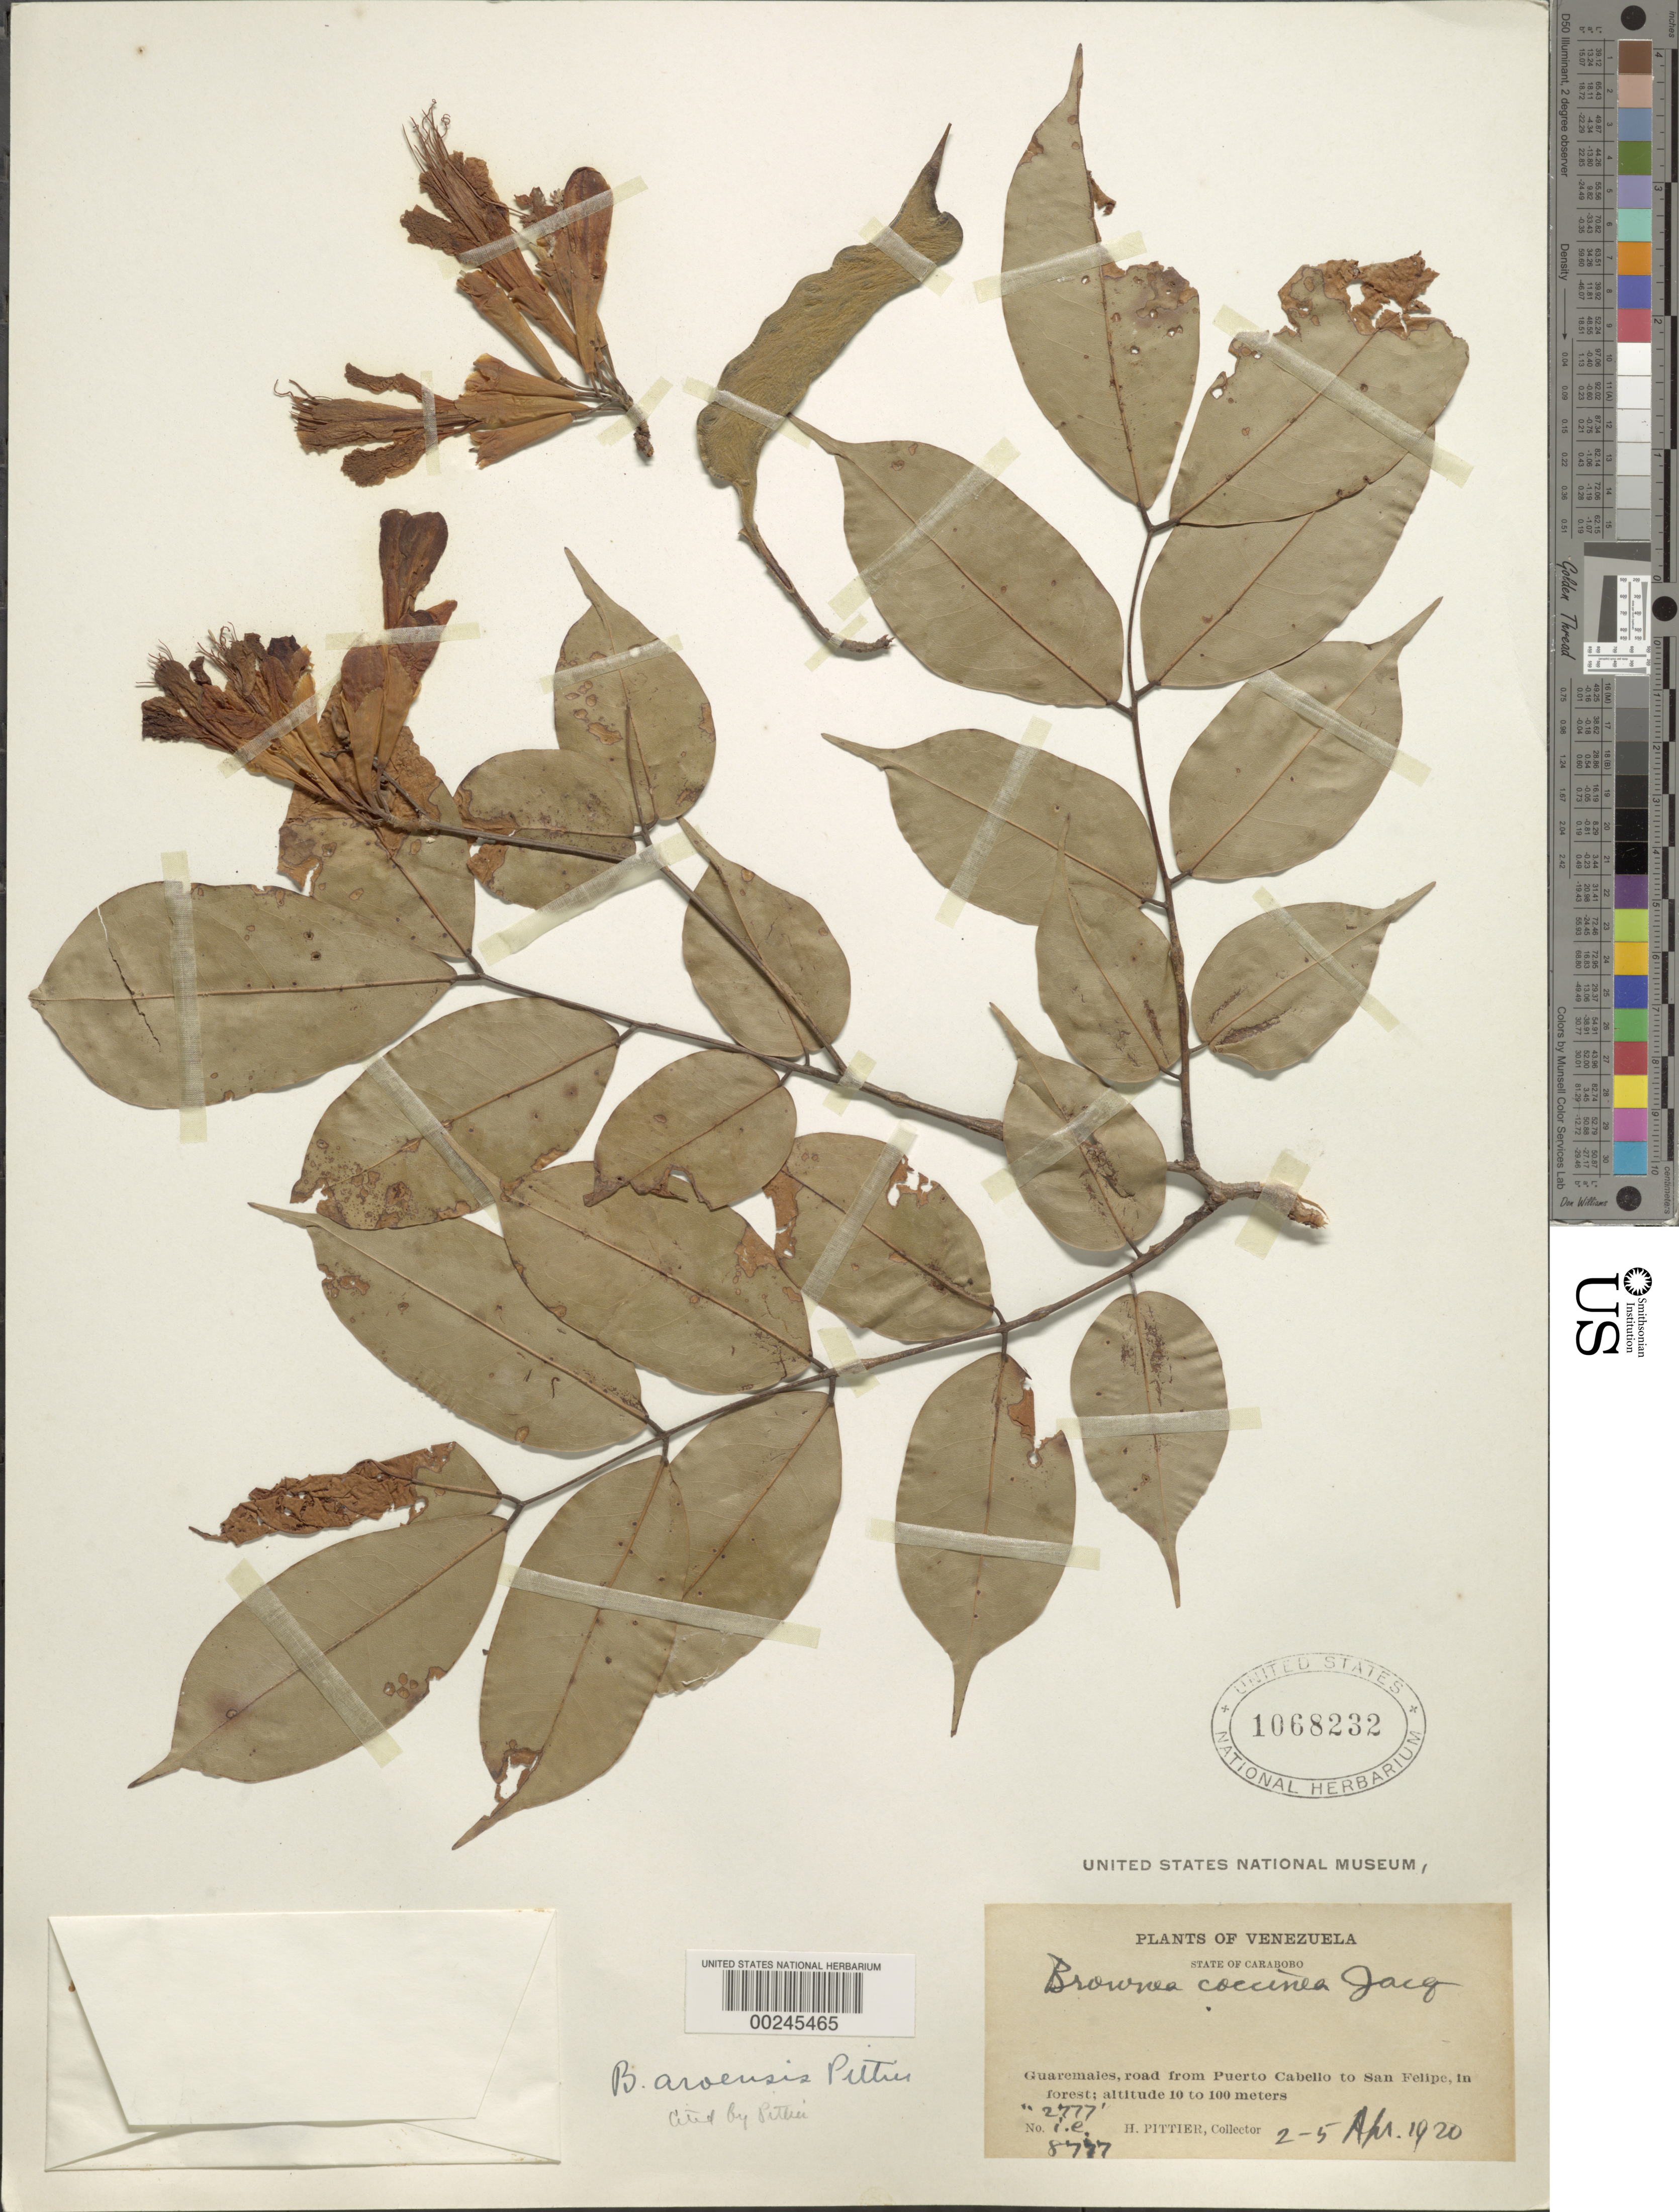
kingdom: Plantae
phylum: Tracheophyta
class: Magnoliopsida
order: Fabales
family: Fabaceae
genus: Brownea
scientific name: Brownea coccinea subsp. coccinea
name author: Jacq.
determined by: Santos-Silva, J.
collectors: H. F. Pittier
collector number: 2777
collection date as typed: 02 Apr 1920 to 05 Apr 1920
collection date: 1920-04-02/1920-04-05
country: Venezuela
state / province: Carabobo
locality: Guaremales, road from puerto cabellos to san felipe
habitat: Forest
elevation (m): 10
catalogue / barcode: US 1068232